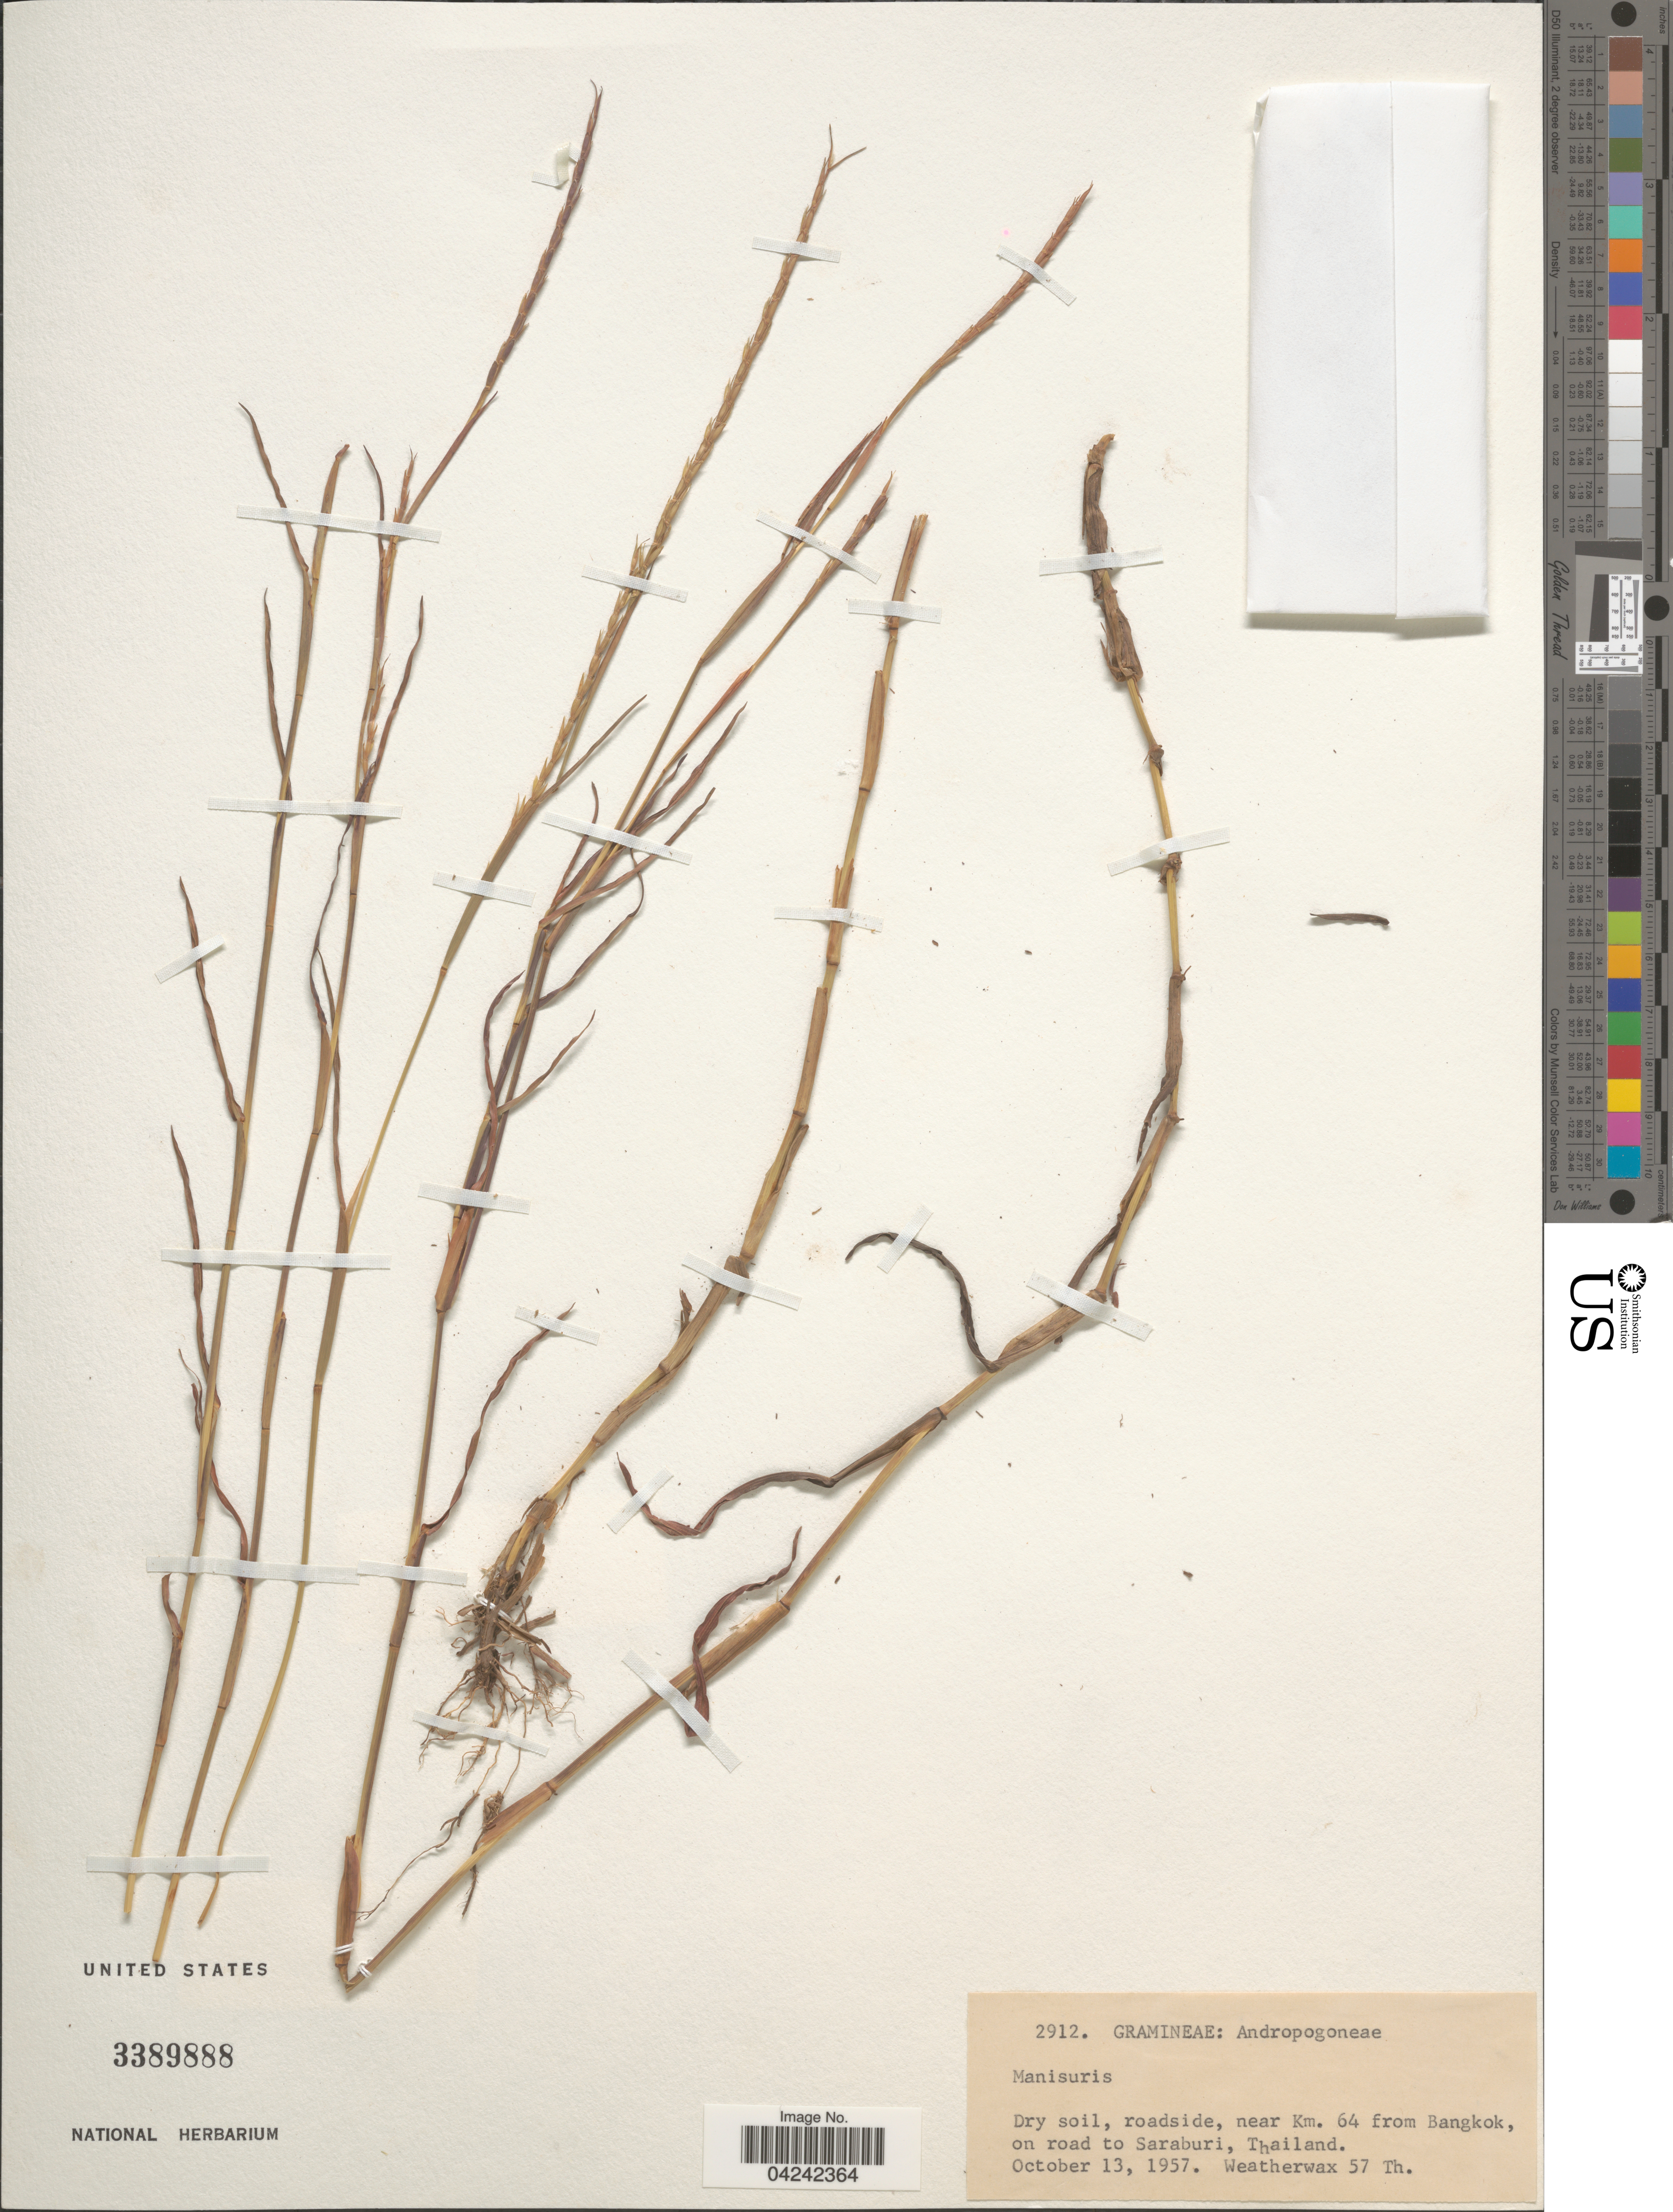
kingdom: Plantae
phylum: Tracheophyta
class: Liliopsida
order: Poales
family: Poaceae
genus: Rottboellia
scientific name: Rottboellia sp.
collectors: -. Weatherwax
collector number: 2912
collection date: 1957-10-13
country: Thailand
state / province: Saraburi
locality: Dry soil, roadside, near Km. 64 from Bangkok, on road to Saraburi.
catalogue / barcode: US 3389888